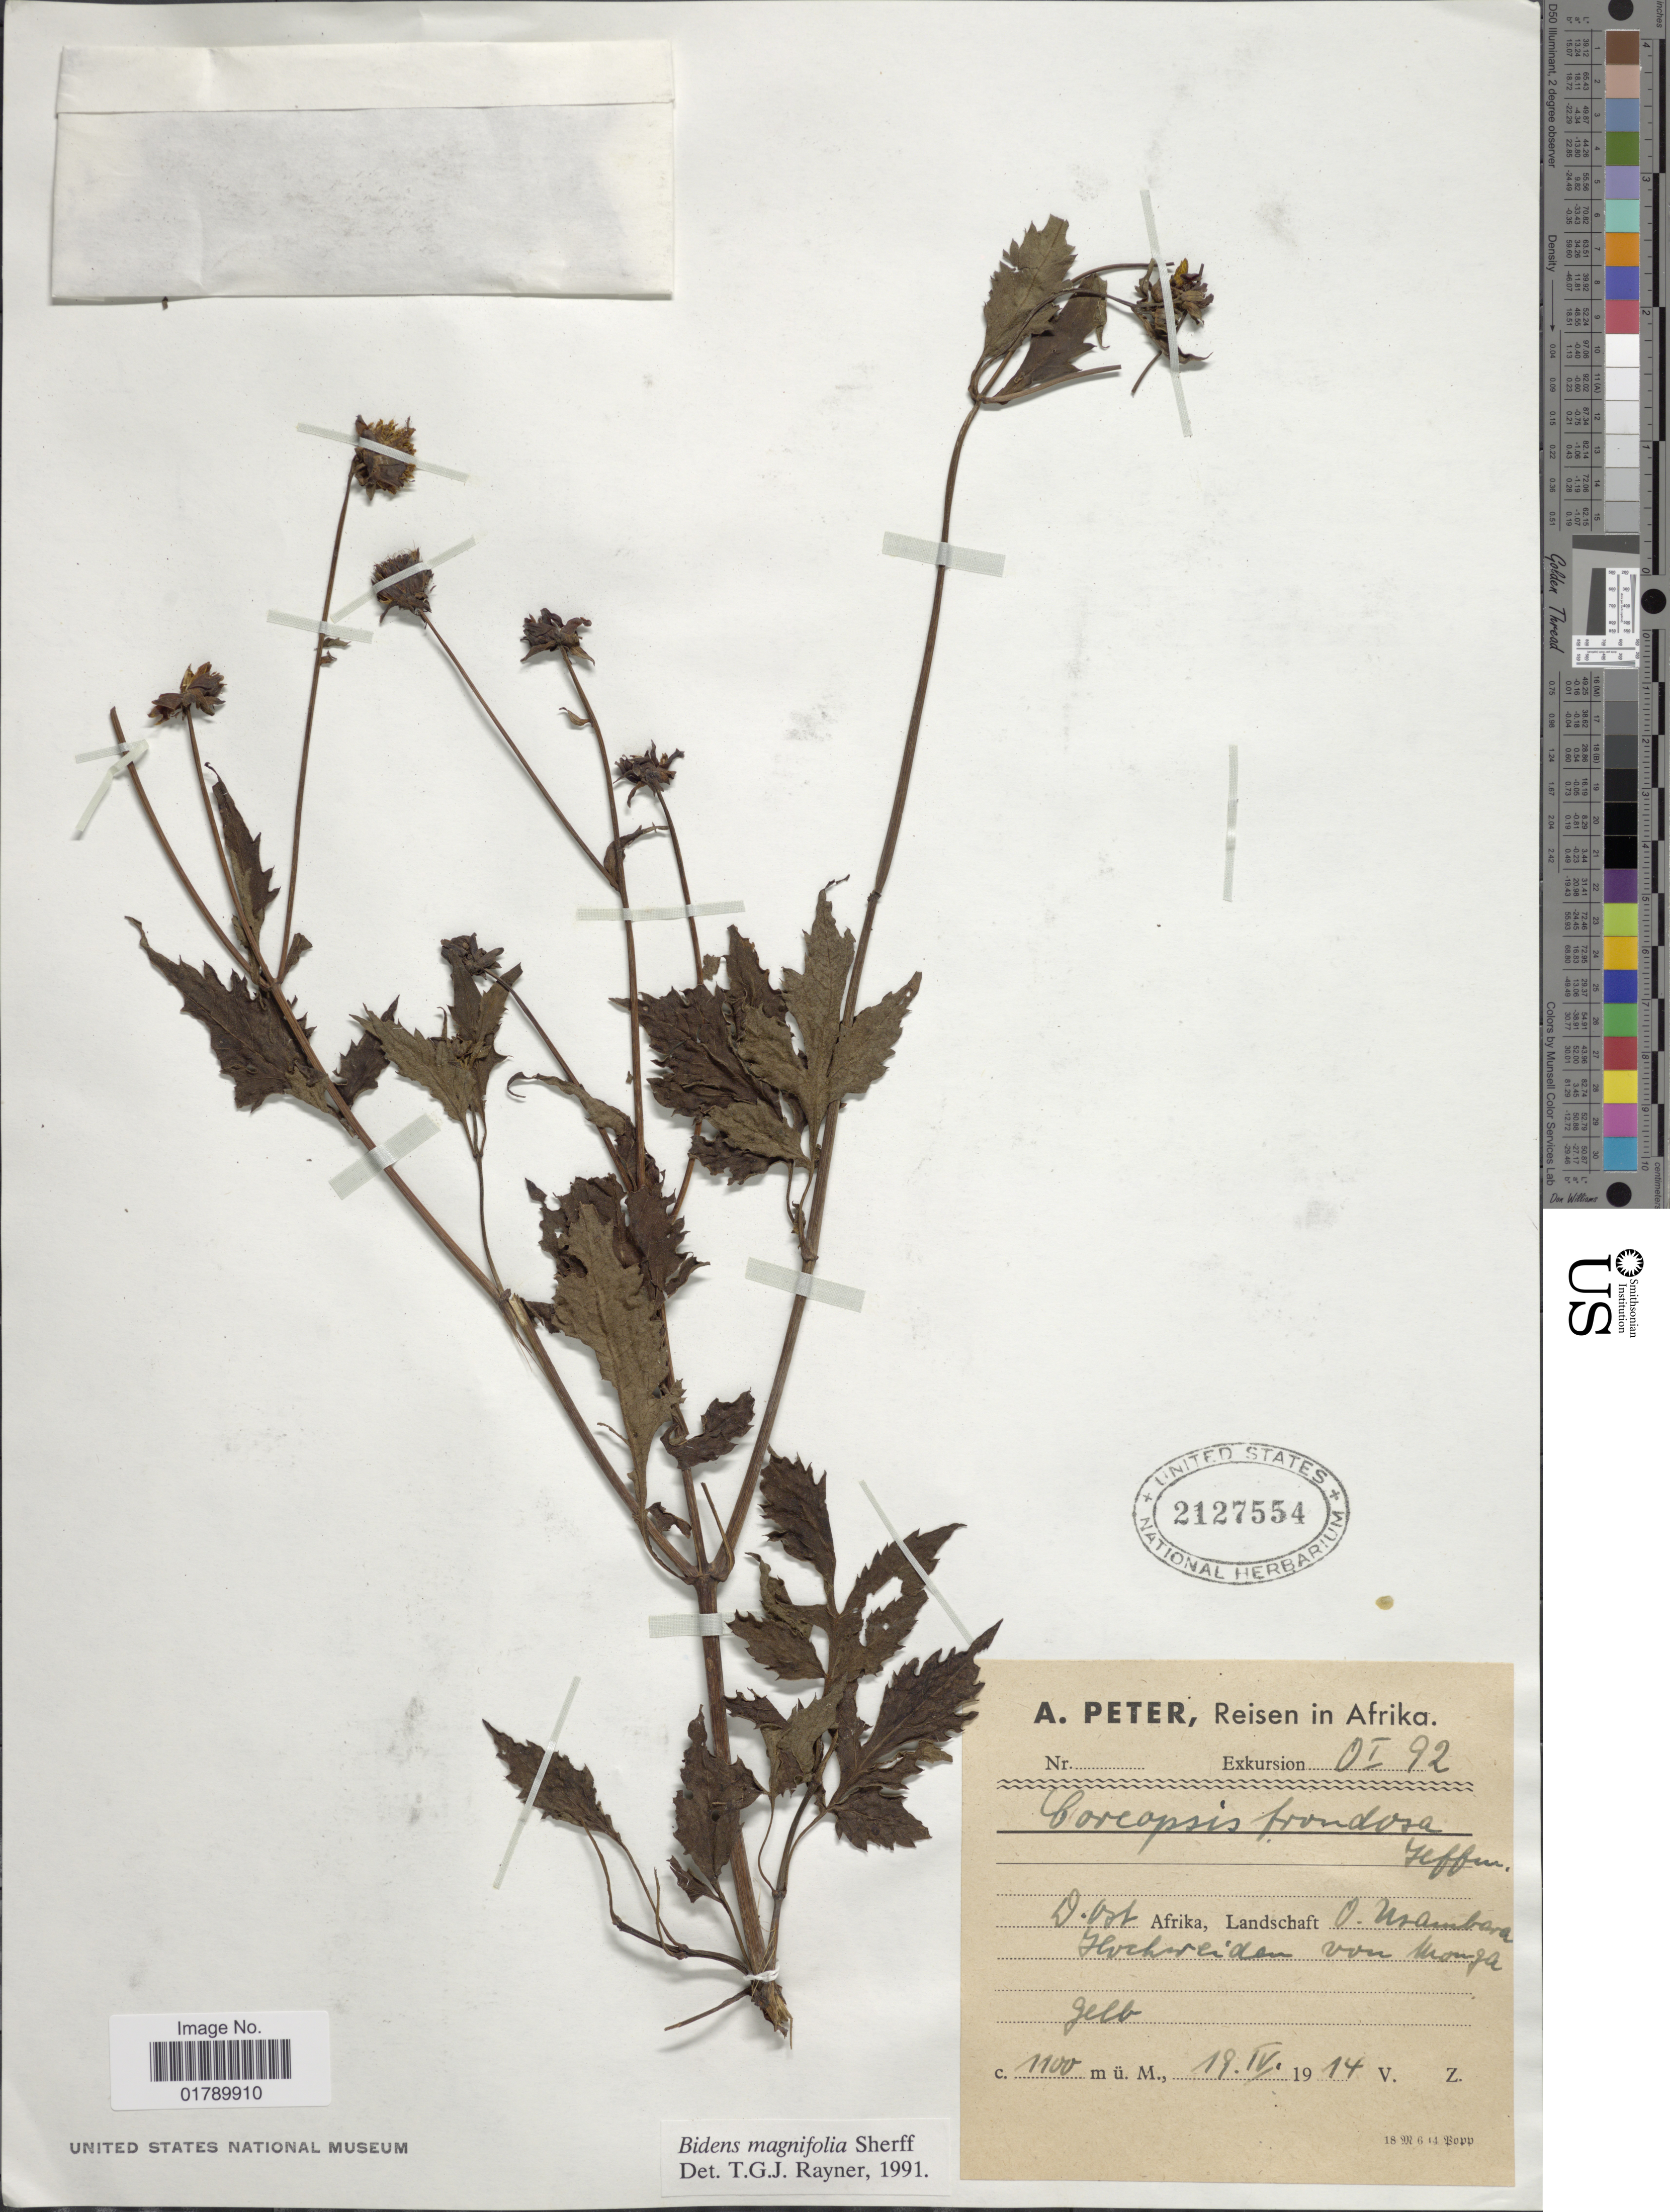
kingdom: Plantae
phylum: Tracheophyta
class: Magnoliopsida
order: Asterales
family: Asteraceae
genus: Bidens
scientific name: Bidens magnifolia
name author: Sherff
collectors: A. Peter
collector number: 0I92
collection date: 1914-04-19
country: Tanzania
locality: D. Ost. Landschaft O. Usambara. Hochweiden von Monga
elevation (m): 1100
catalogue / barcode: US 2127554